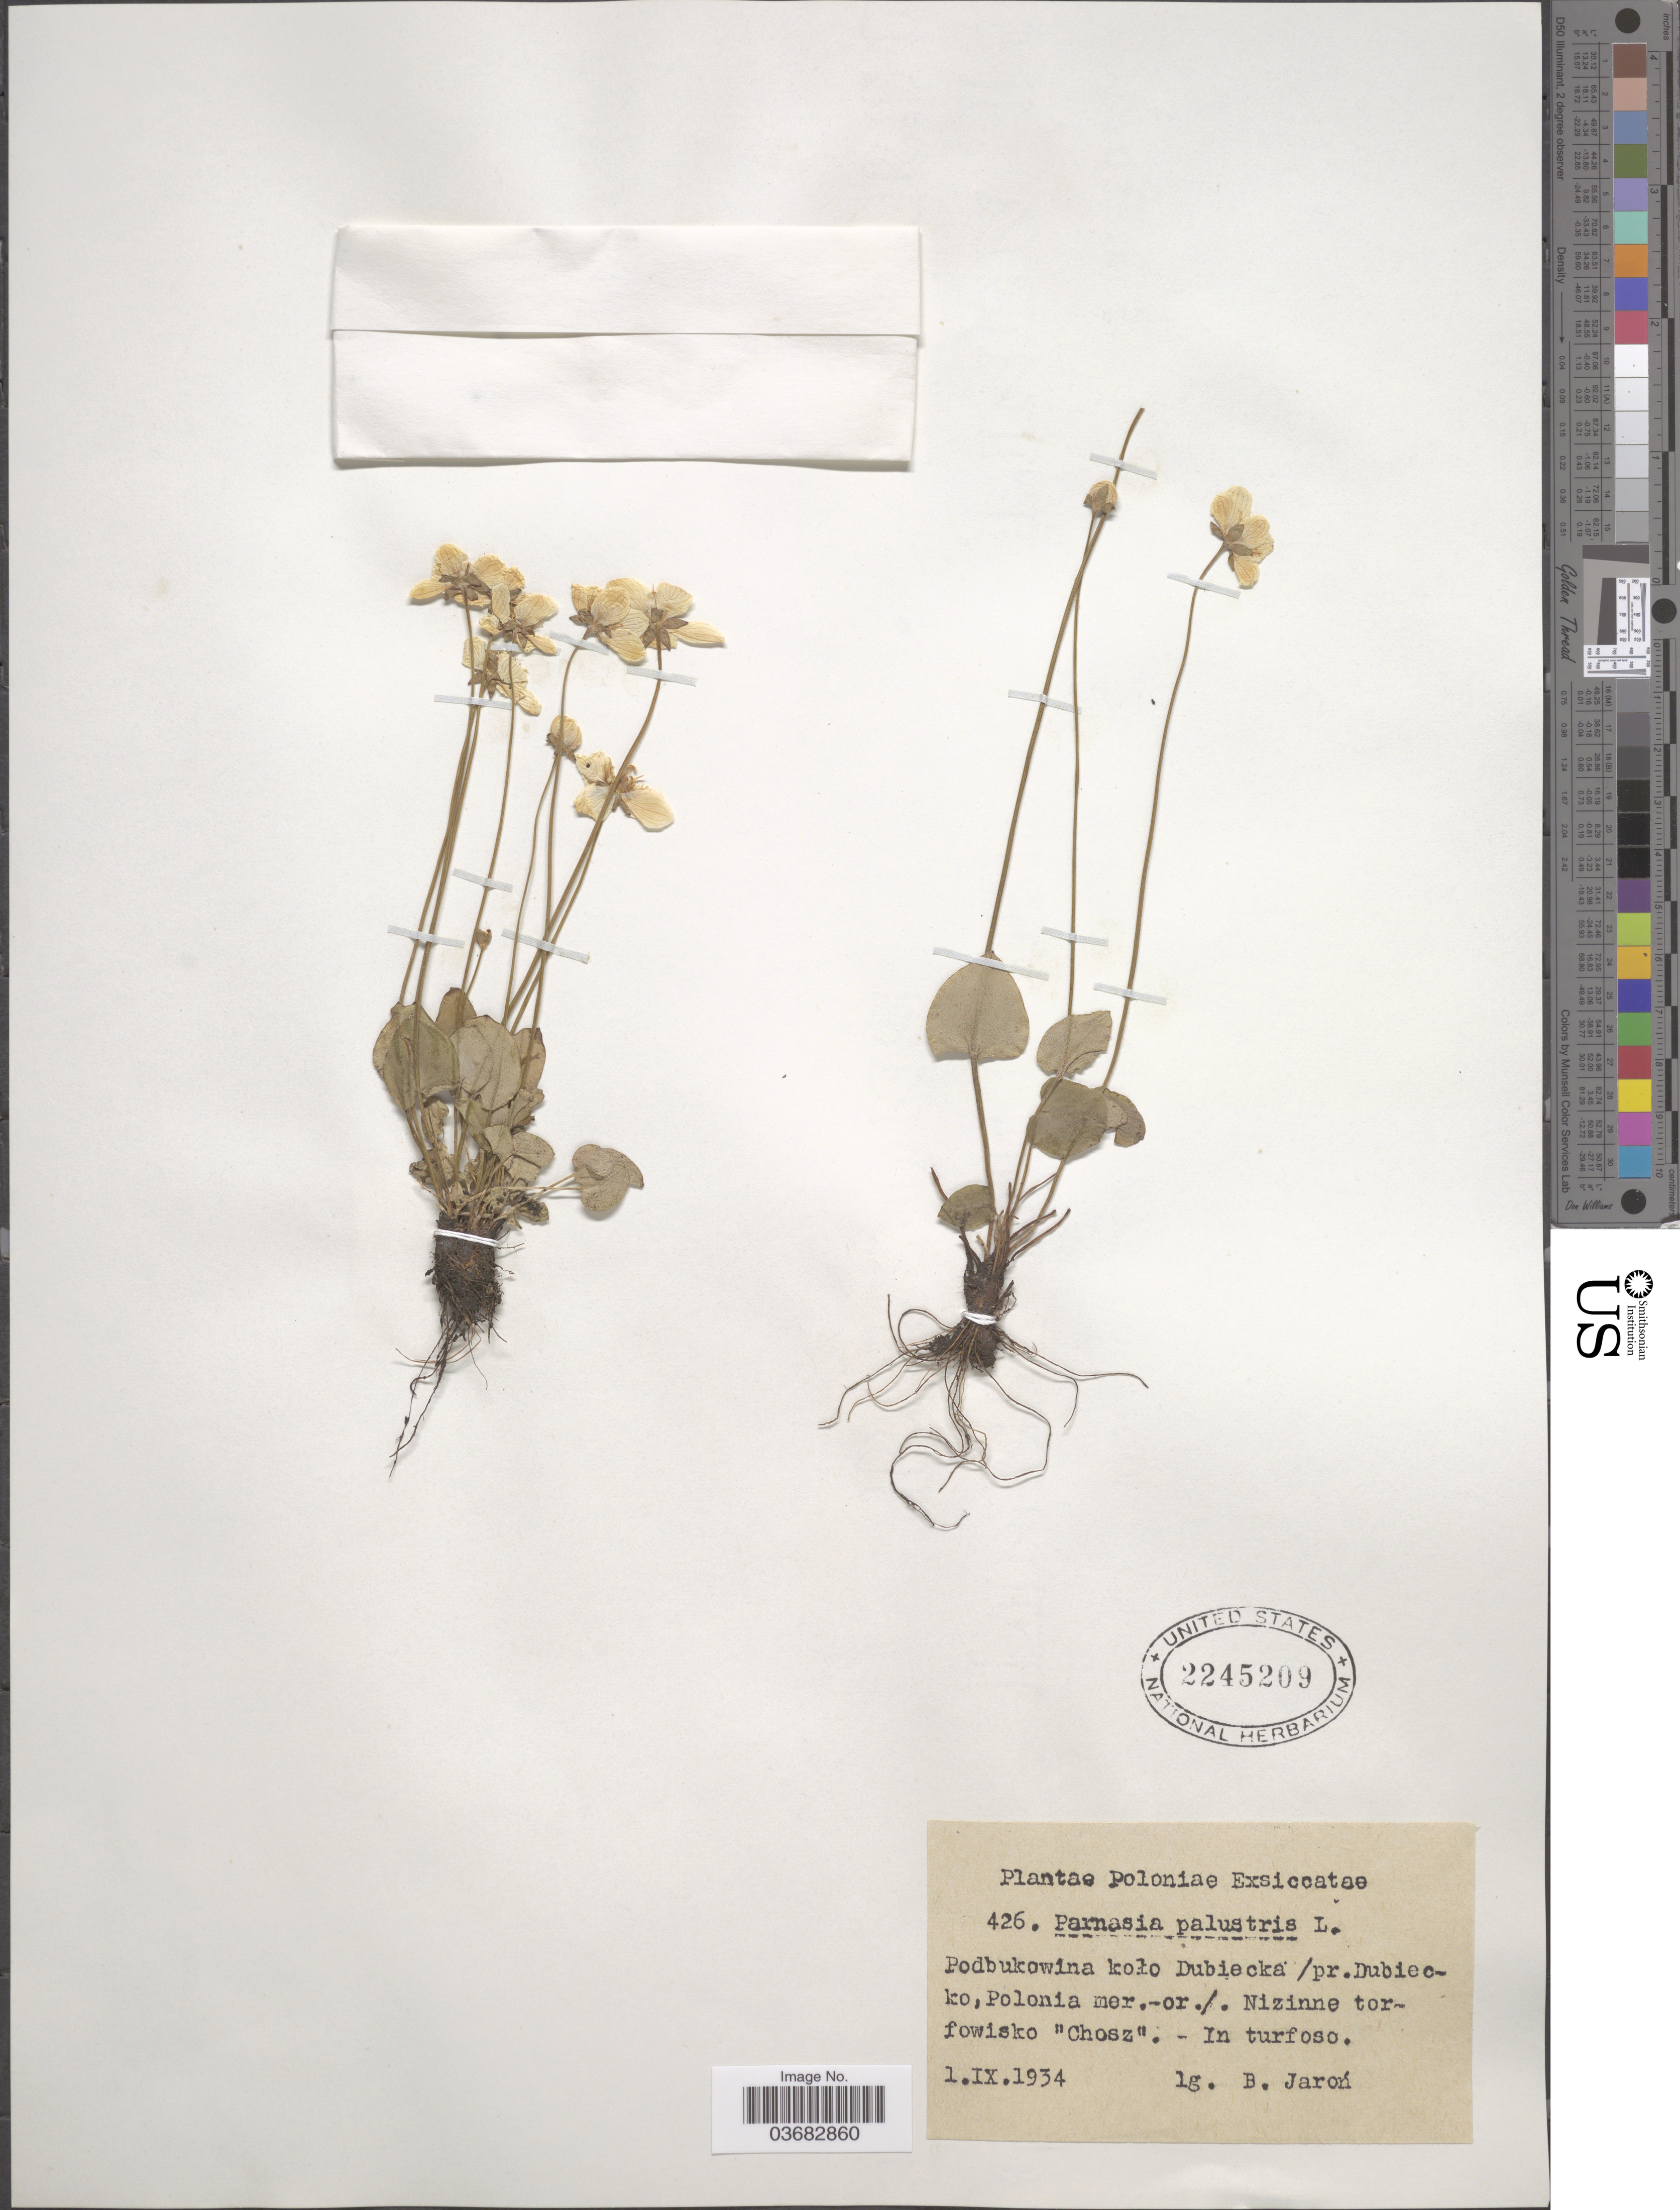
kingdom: Plantae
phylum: Tracheophyta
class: Magnoliopsida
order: Celastrales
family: Parnassiaceae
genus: Parnassia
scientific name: Parnassia palustris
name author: L.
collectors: B. Jaron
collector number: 426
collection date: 1934-09-01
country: Poland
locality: Poloniae. Podbukowina koło Dubiecka/ pr. Dubiecko, Polonia mer.-or./. Nizinne torfowisko "Chosz".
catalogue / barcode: US 2245209